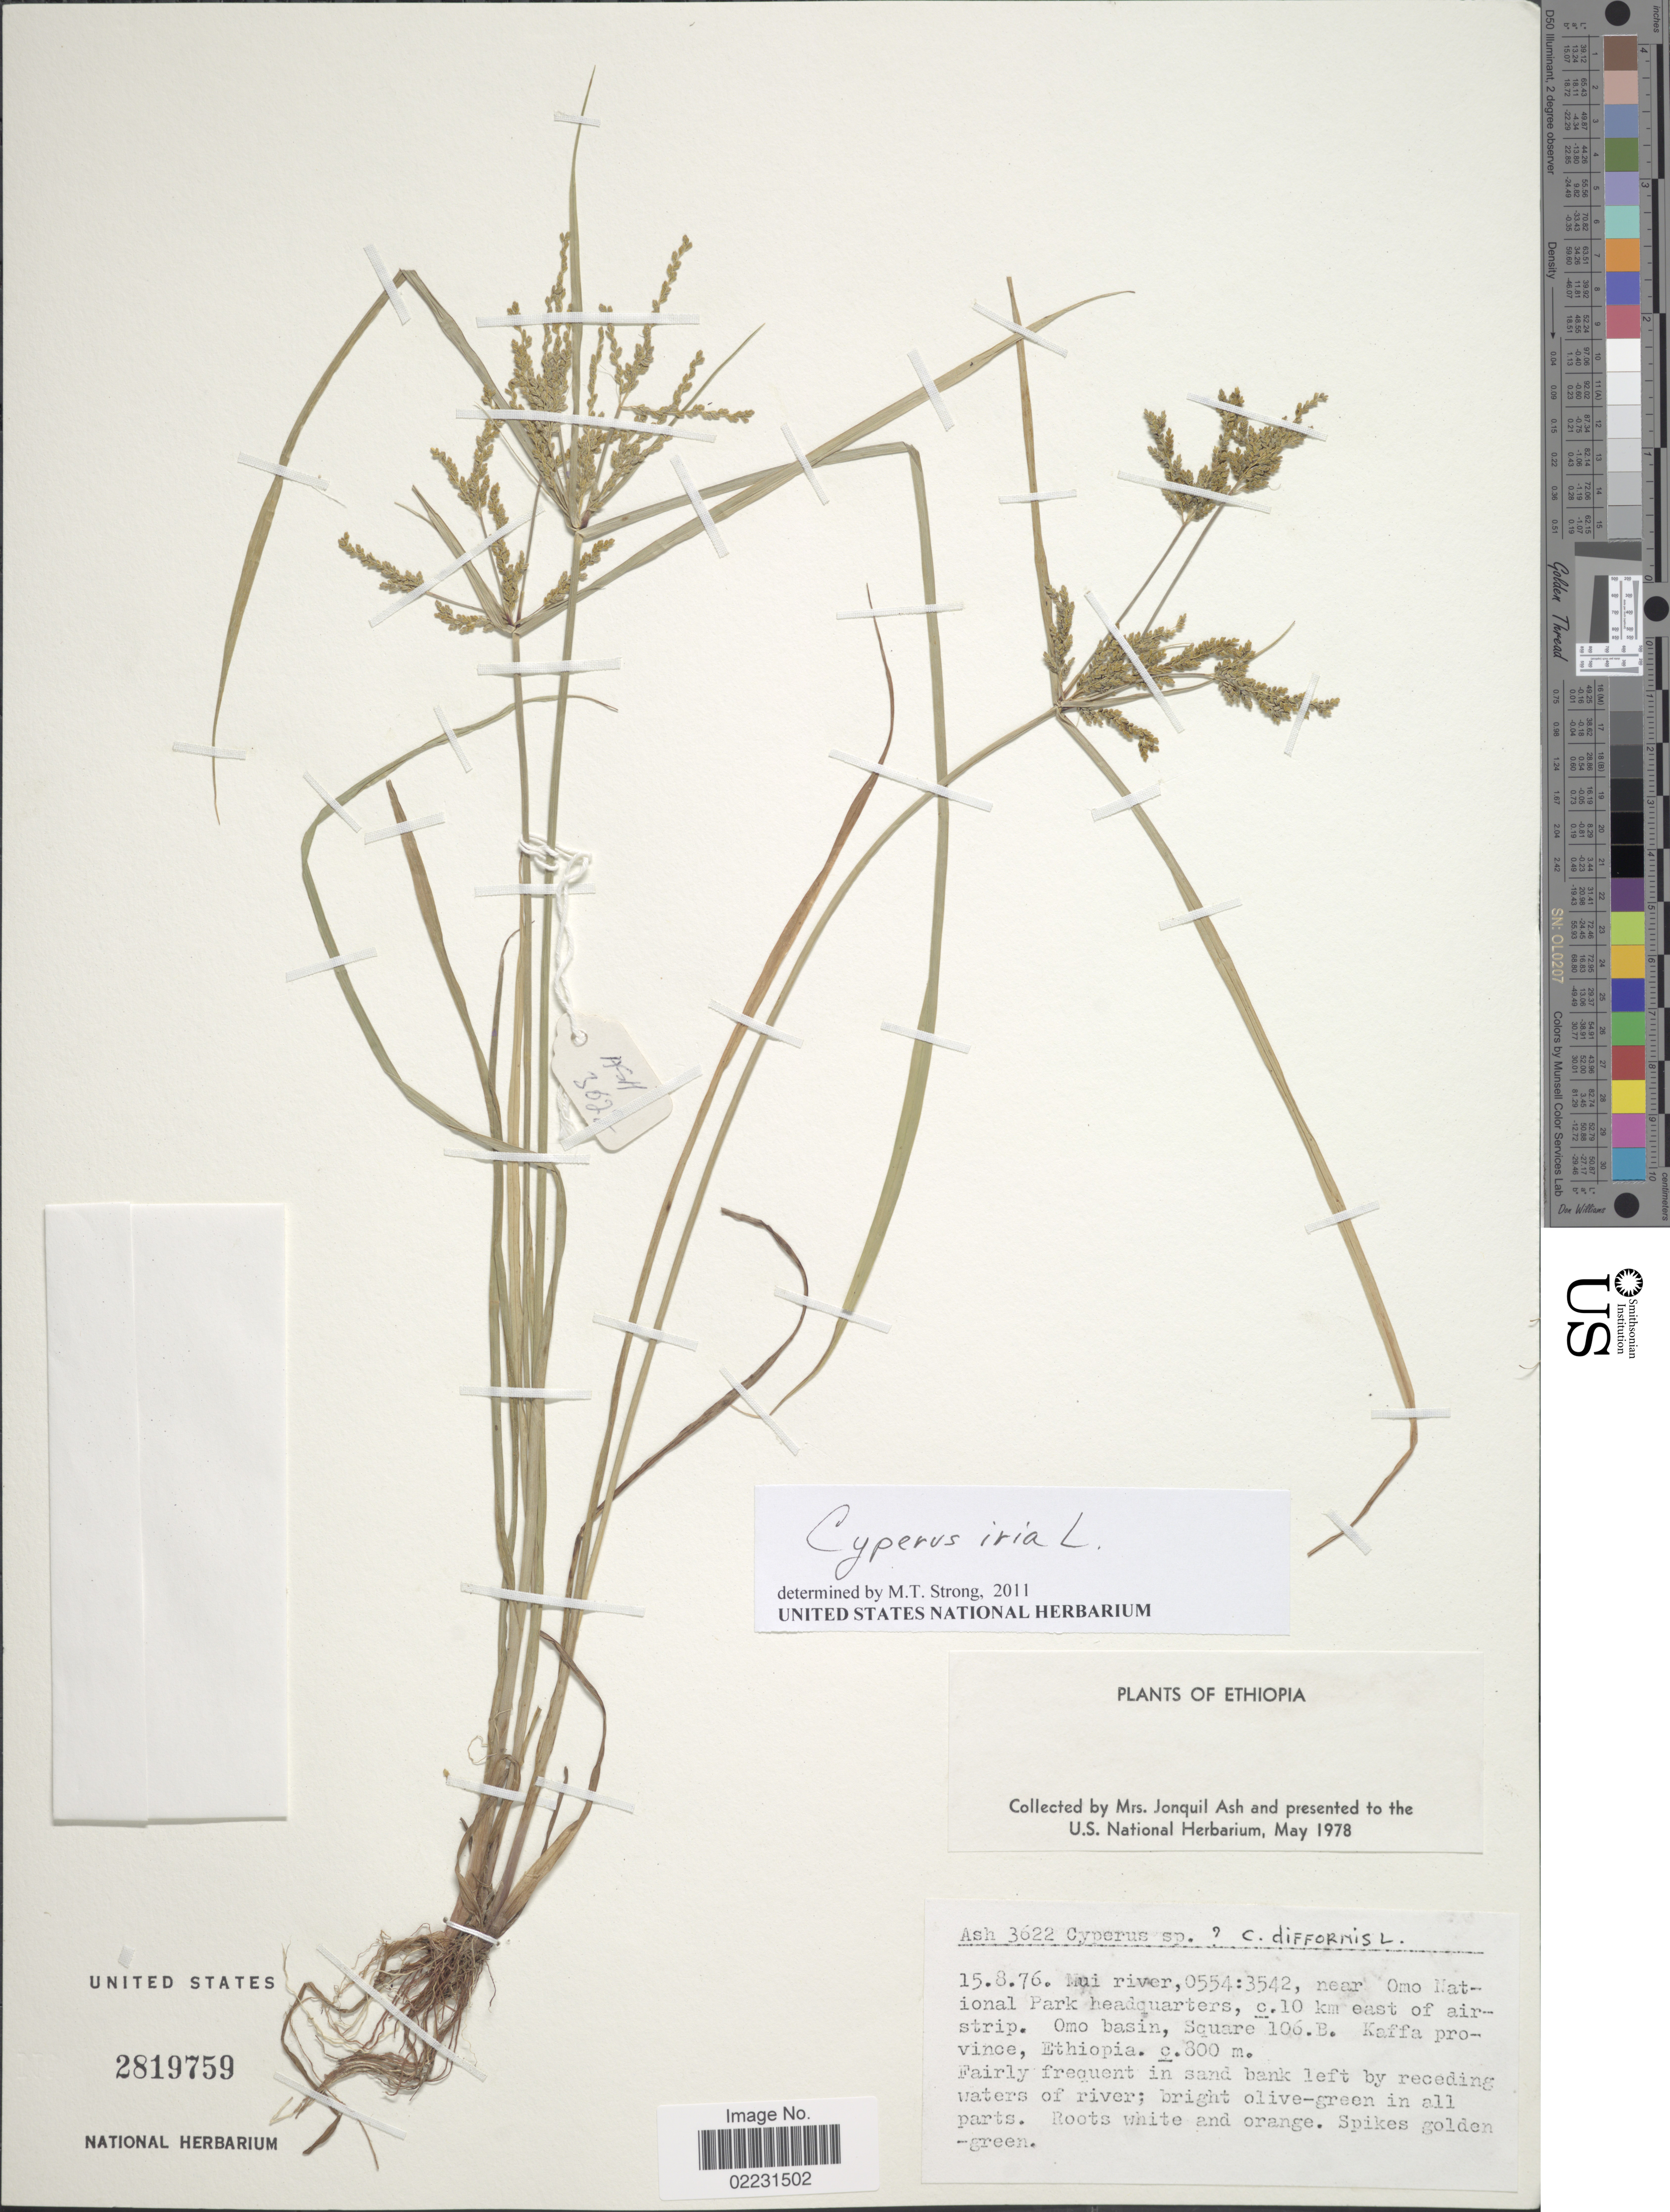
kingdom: Plantae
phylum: Tracheophyta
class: Liliopsida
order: Poales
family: Cyperaceae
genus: Cyperus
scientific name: Cyperus iria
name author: L.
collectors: -. Ash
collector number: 3622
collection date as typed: Transcribed d/m/y: 15/8/76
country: Ethiopia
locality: Mui river, 0554:3542, near Omo National Park headquarters, c. 10 km east of airstrip. Omo basin, Square 106. B. Kaffa province, Ethiopia.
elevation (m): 800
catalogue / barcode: US 2819759